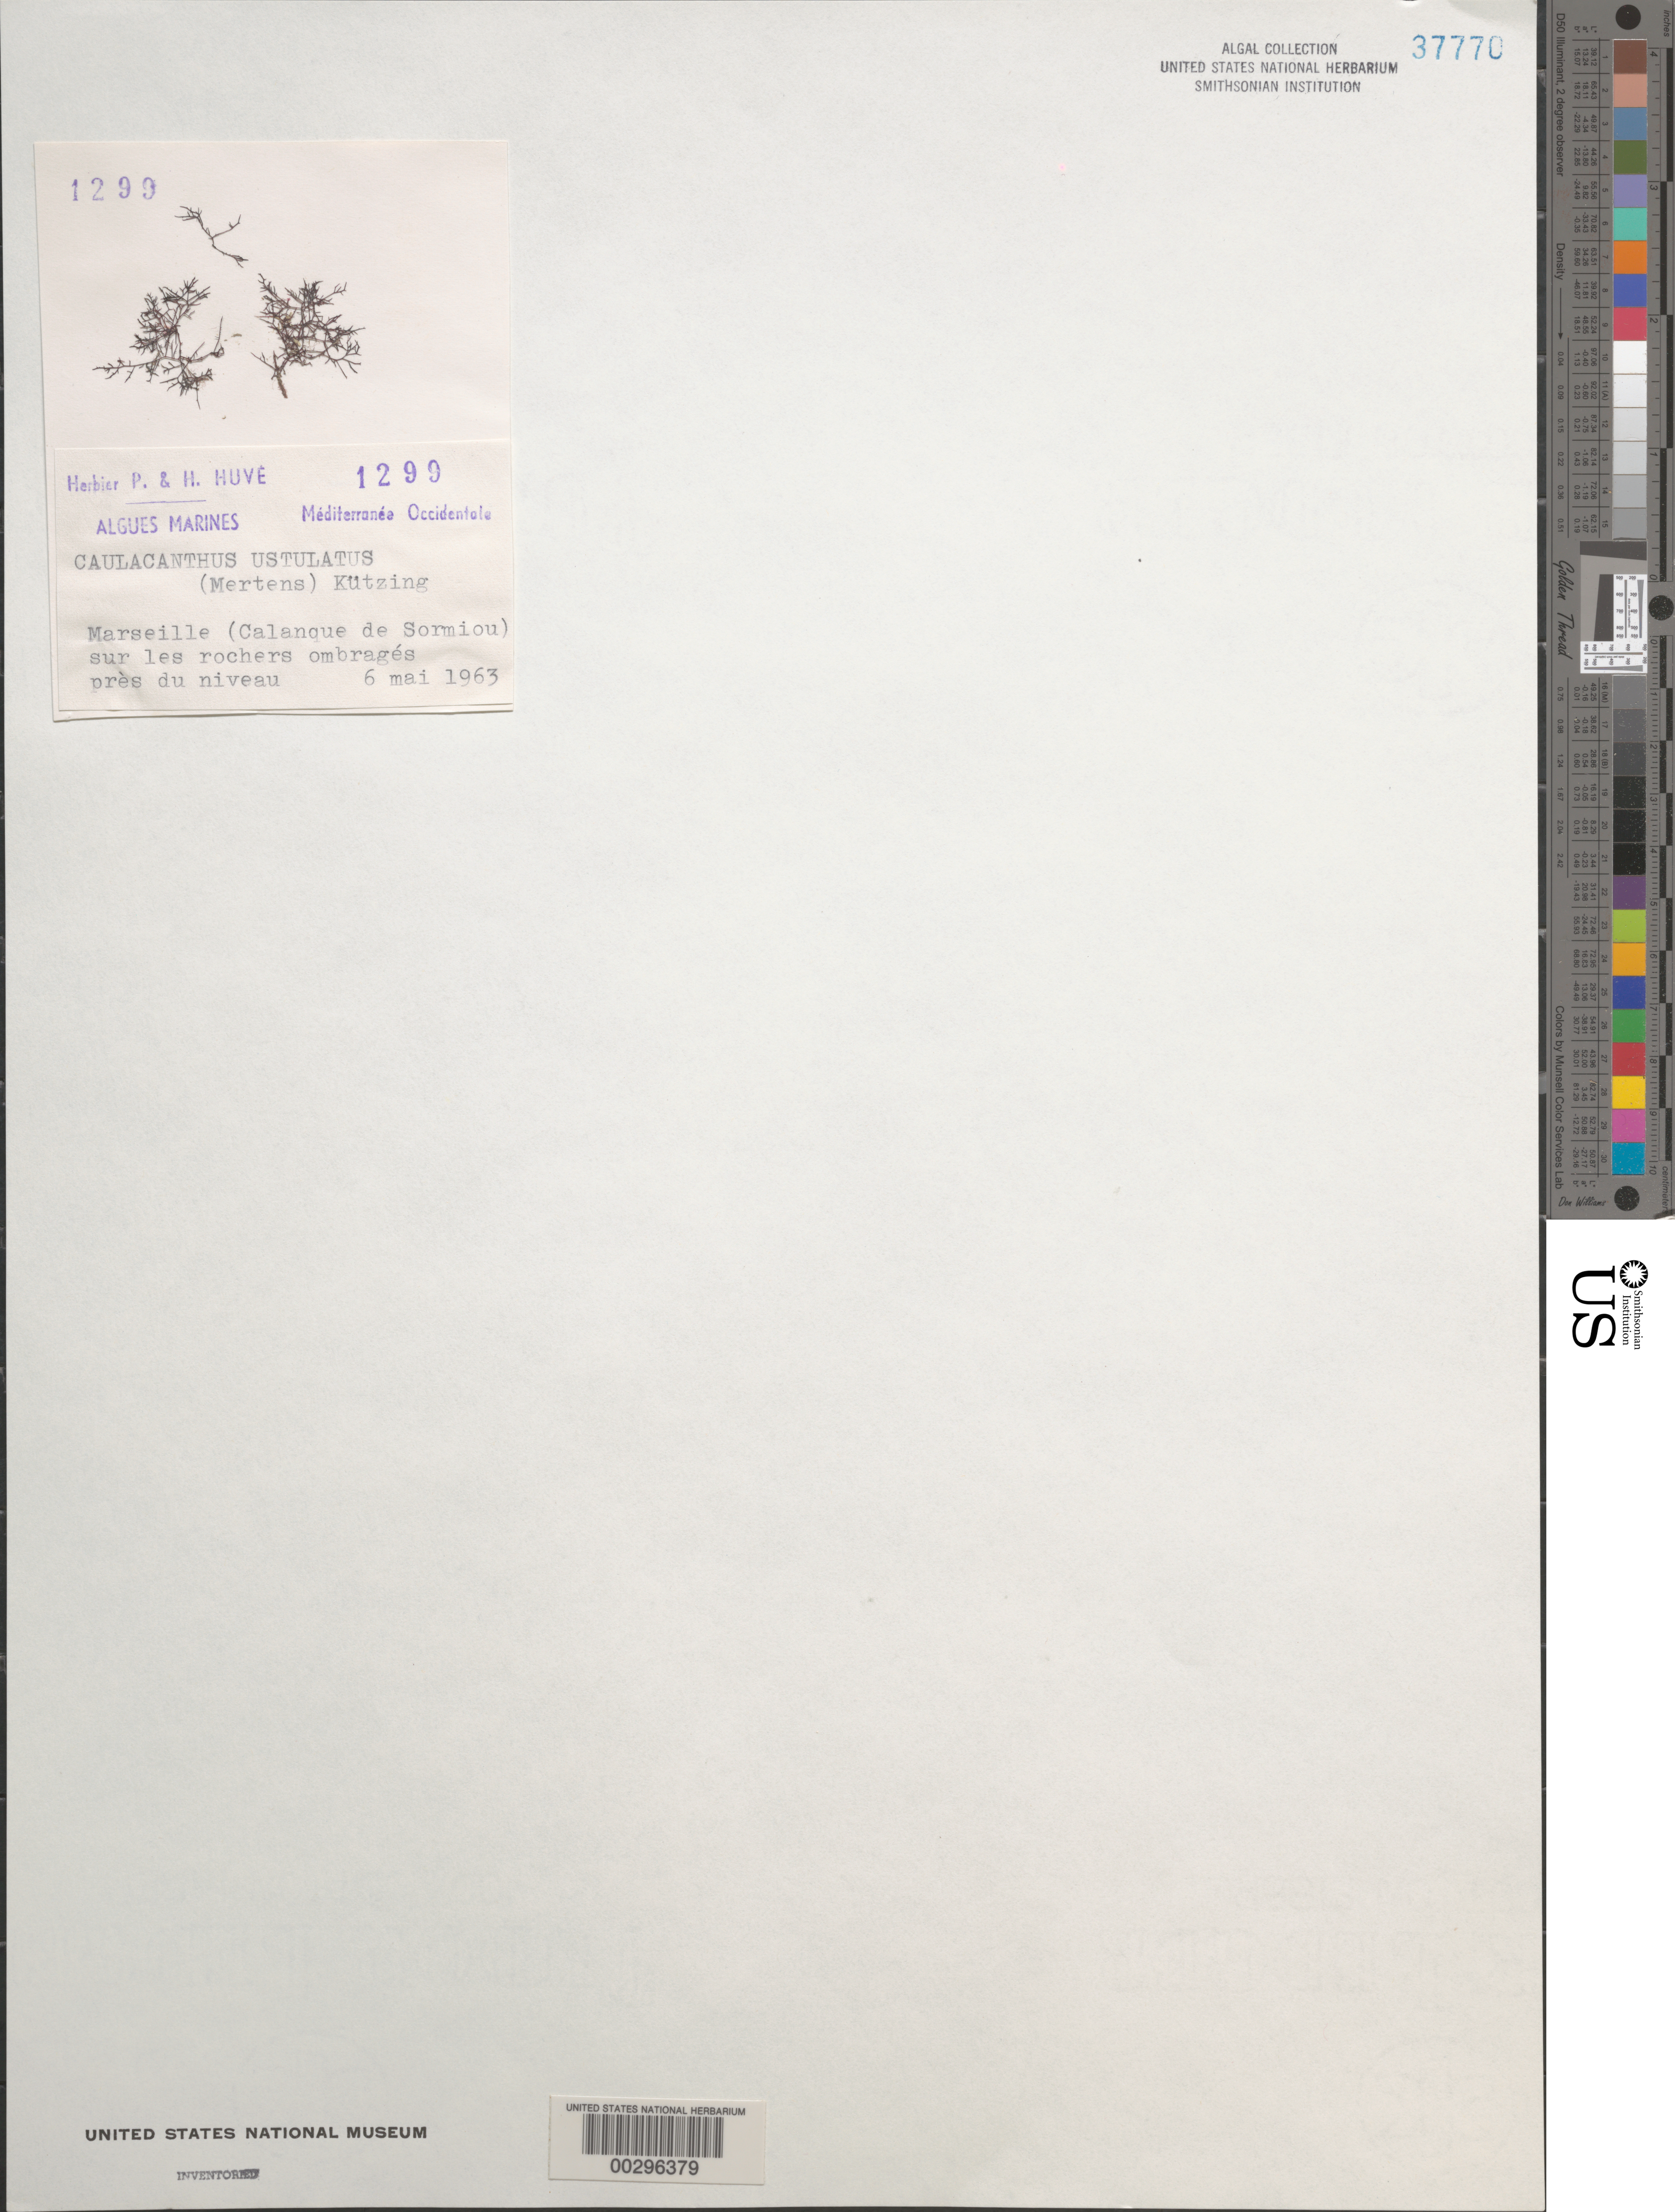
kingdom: Plantae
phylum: Rhodophyta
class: Florideophyceae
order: Gigartinales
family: Caulacanthaceae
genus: Caulacanthus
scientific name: Caulacanthus ustulatus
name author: (Mert. ex Turner) Kütz.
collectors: P. Huve & H. Huve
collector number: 1299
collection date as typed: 06 May 1963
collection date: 1963-05-06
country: France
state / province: Provence-Alpes-Côte d'Azur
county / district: Bouches-du-Rhône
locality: Marseille, Calanque de Sormiou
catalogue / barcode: US 37770